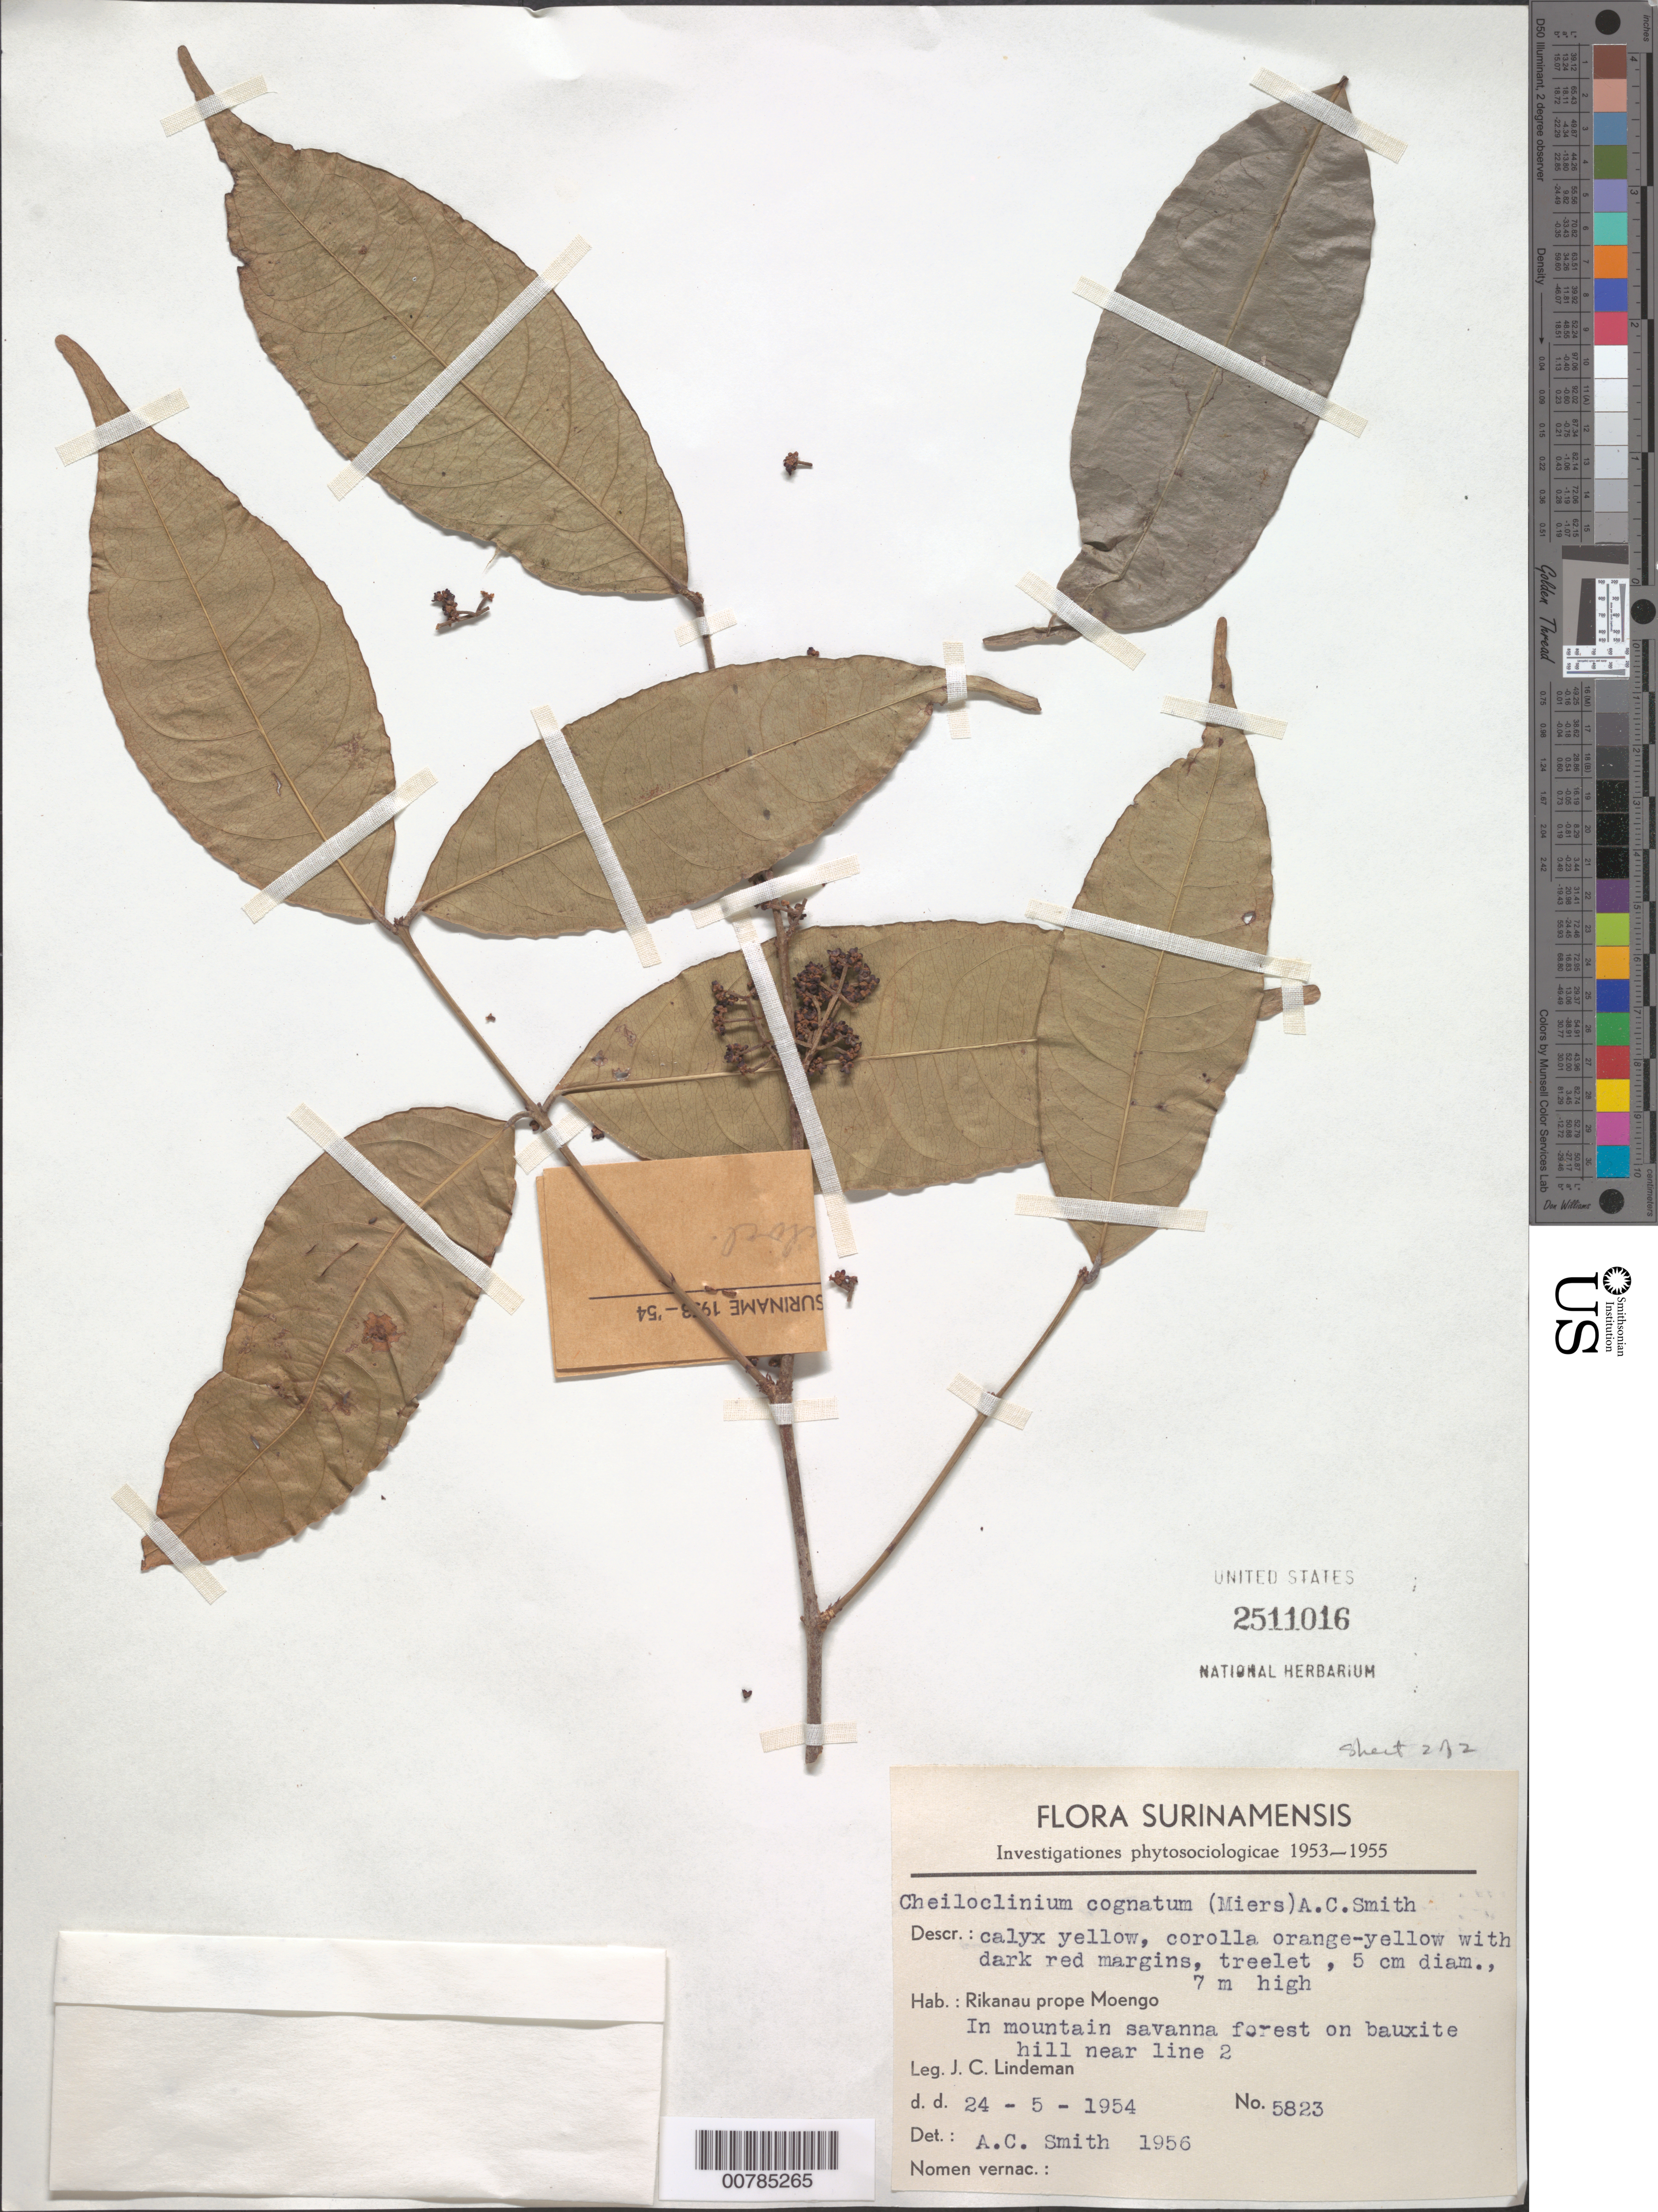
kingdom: Plantae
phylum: Tracheophyta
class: Magnoliopsida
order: Celastrales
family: Celastraceae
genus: Cheiloclinium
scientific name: Cheiloclinium cognatum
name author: (Miers) A.C. Sm.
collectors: J. C. Lindeman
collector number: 5823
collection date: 1954-05-24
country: Suriname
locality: Rikanau prope Moengo, In mountain savanna forest on bauxite hill near line 2.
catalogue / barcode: US 2511016